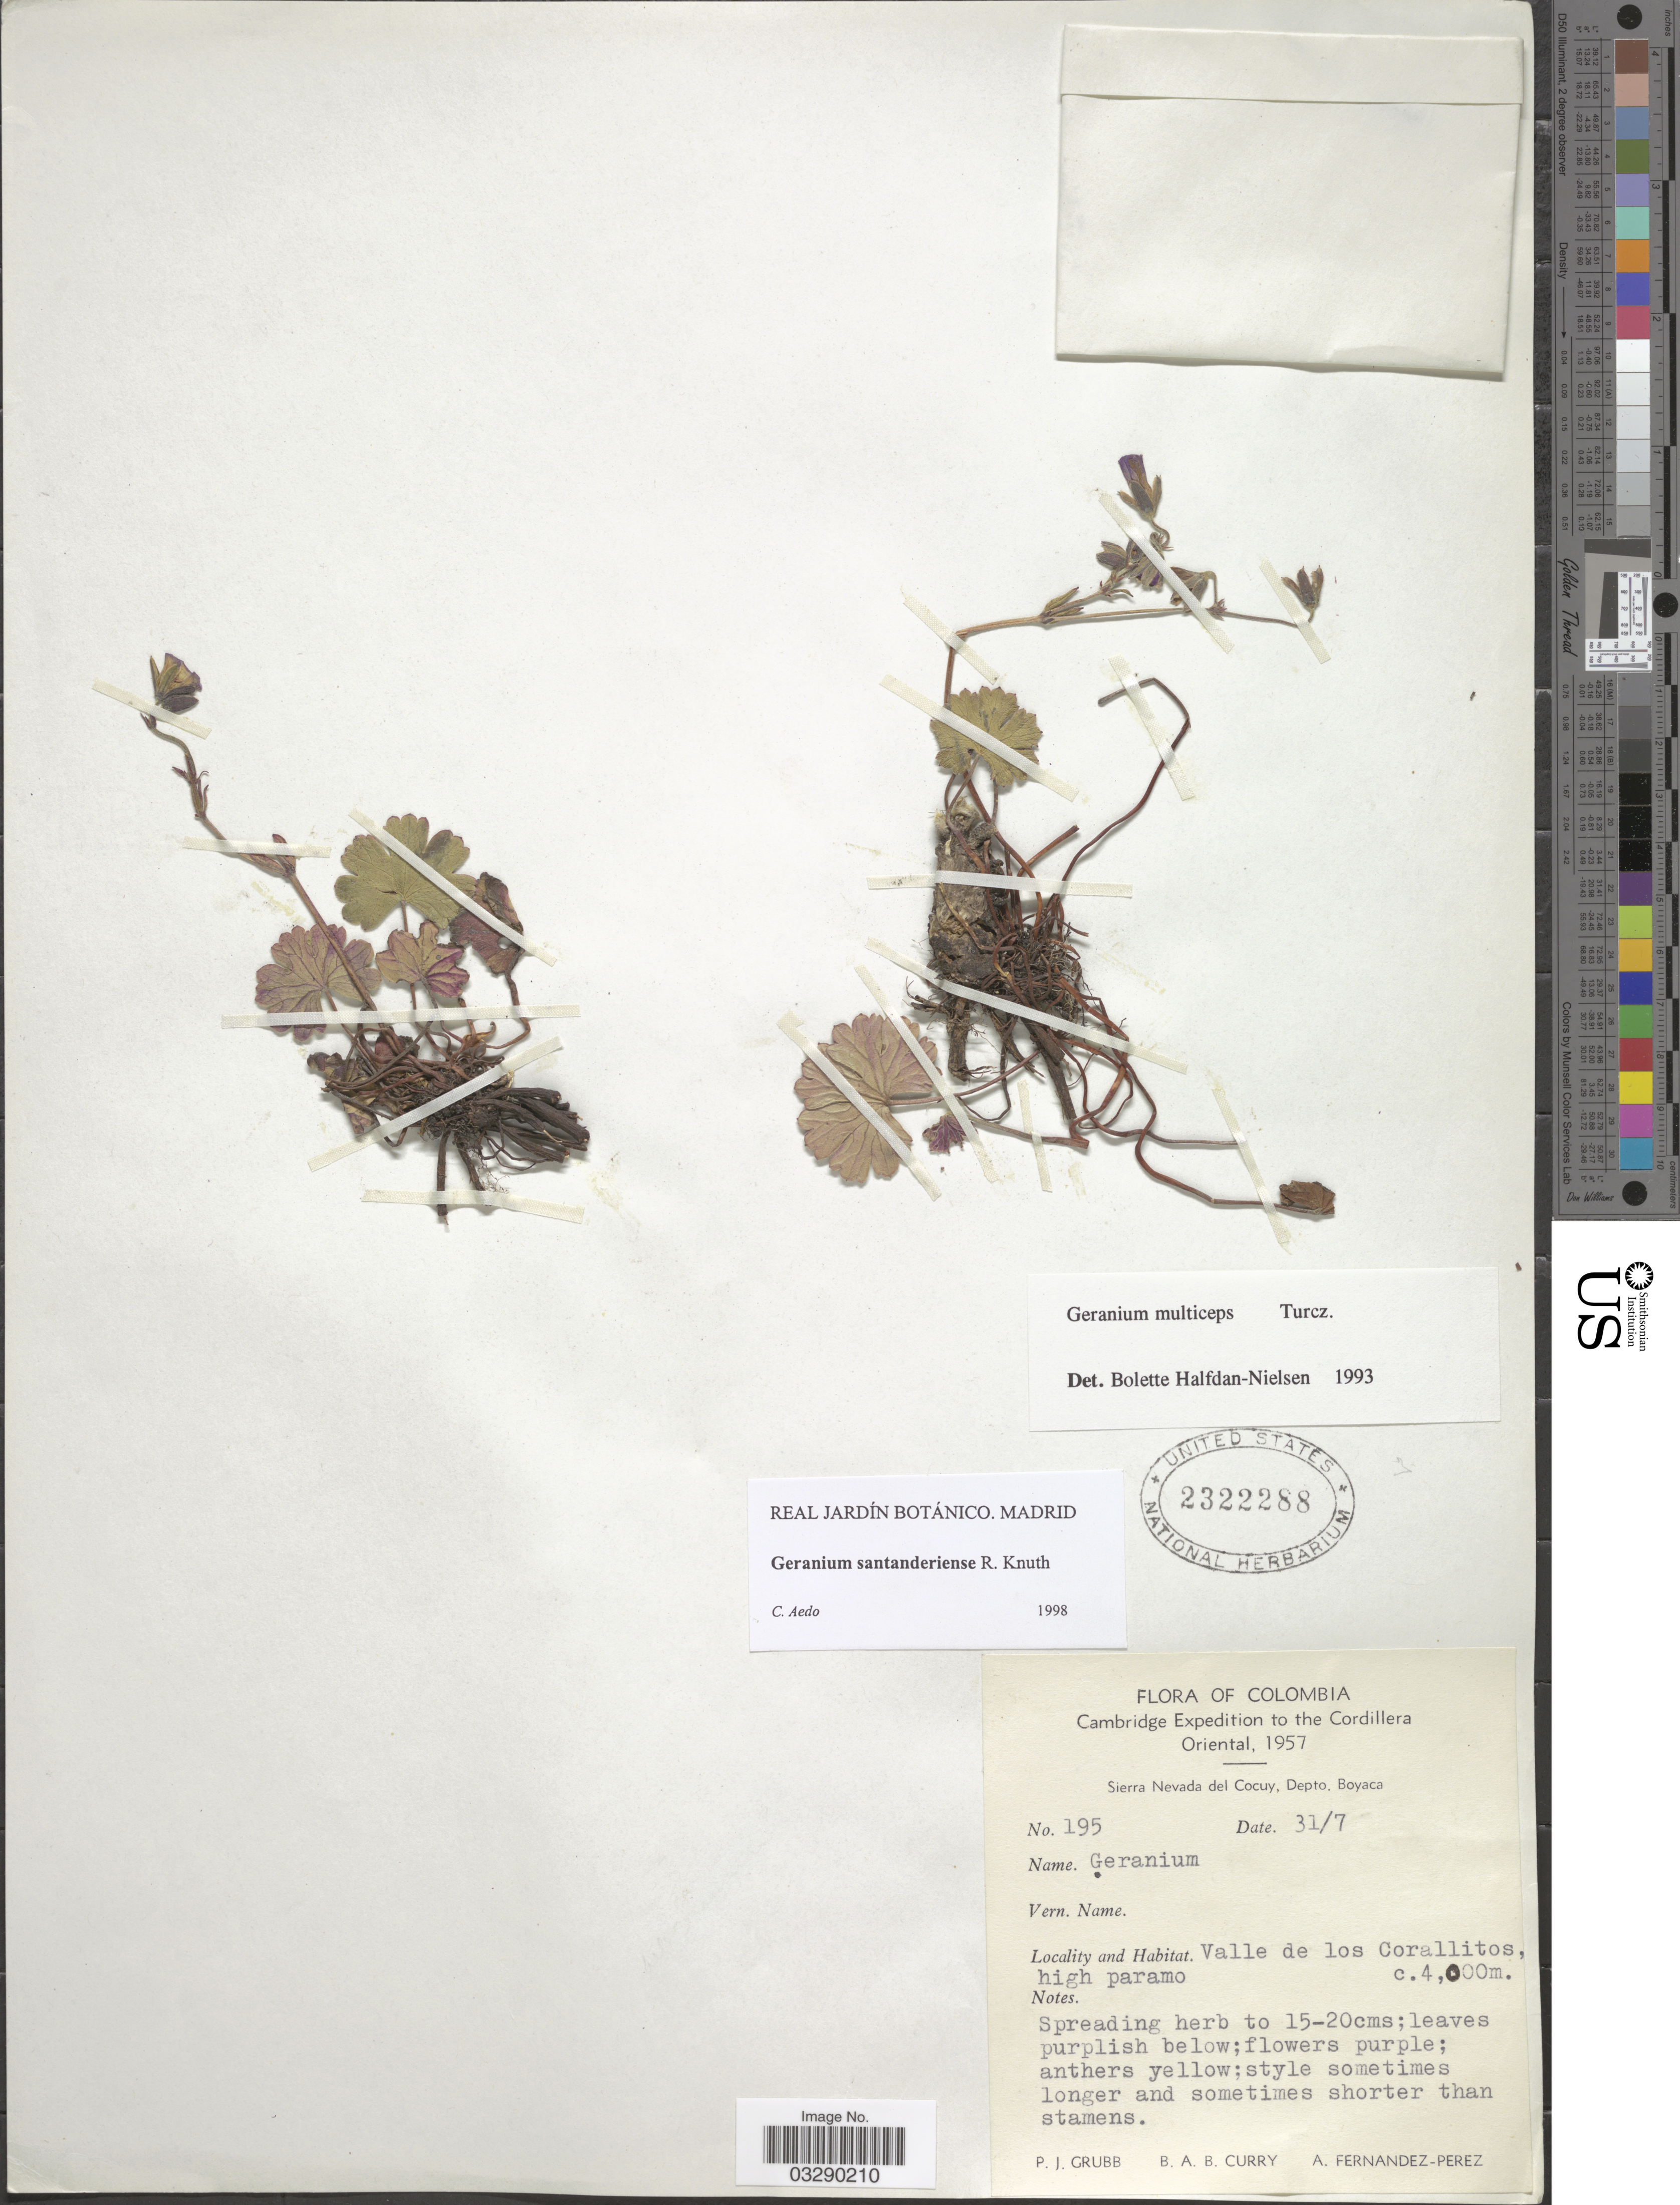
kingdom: Plantae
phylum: Tracheophyta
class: Magnoliopsida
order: Geraniales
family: Geraniaceae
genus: Geranium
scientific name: Geranium santanderiense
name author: R. Knuth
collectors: P. J. Grubb, B. A. B. Curry & A. Fernández-Pérez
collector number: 195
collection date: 1957-07-31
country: Colombia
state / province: Boyacá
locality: Cordillera Oriental. Sierra Nevada del Cocuy, Depto. Boyaca. Valle de los Corallitos.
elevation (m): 4000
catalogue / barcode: US 2322288